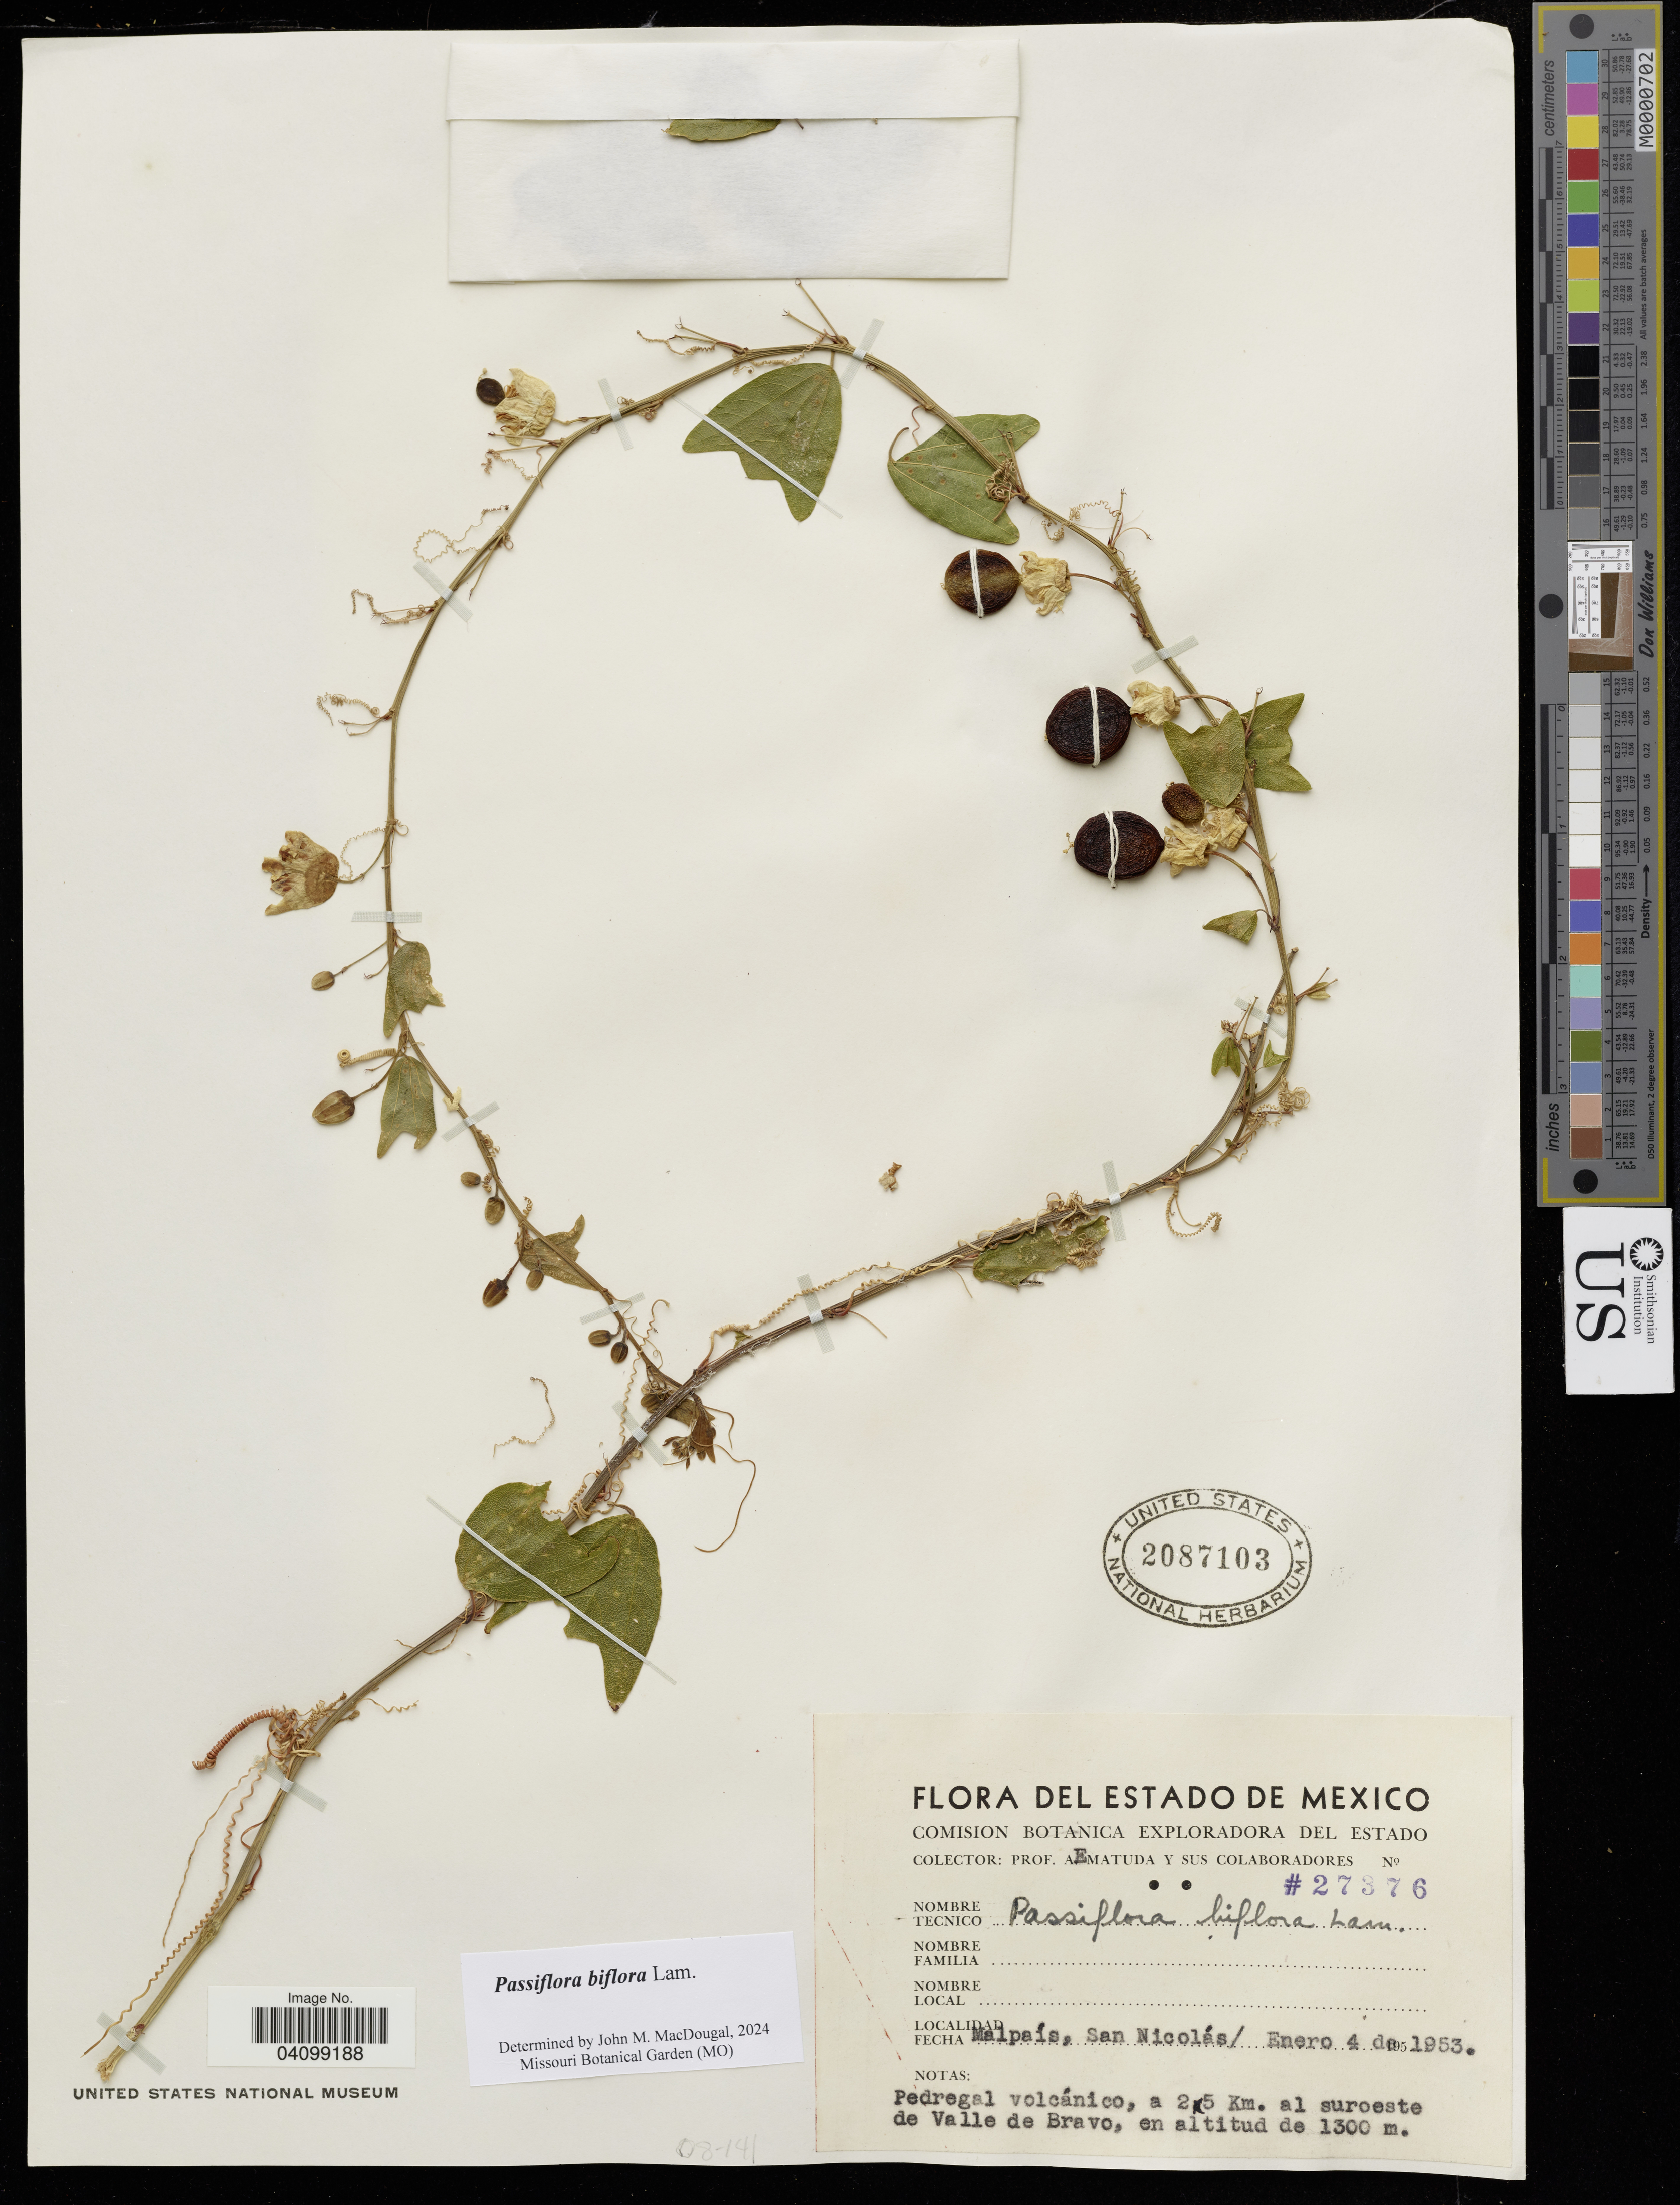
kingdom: Plantae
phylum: Tracheophyta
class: Magnoliopsida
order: Malpighiales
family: Passifloraceae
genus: Passiflora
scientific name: Passiflora biflora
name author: Lam.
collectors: A. Matuda & et al.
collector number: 27376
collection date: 1953-01-04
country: Mexico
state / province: México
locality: Malpaís, San Nicolás. Pedregal volcánico, a 2.5 km. al suroeste de Valle de Bravo.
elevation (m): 1300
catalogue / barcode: US 2087103